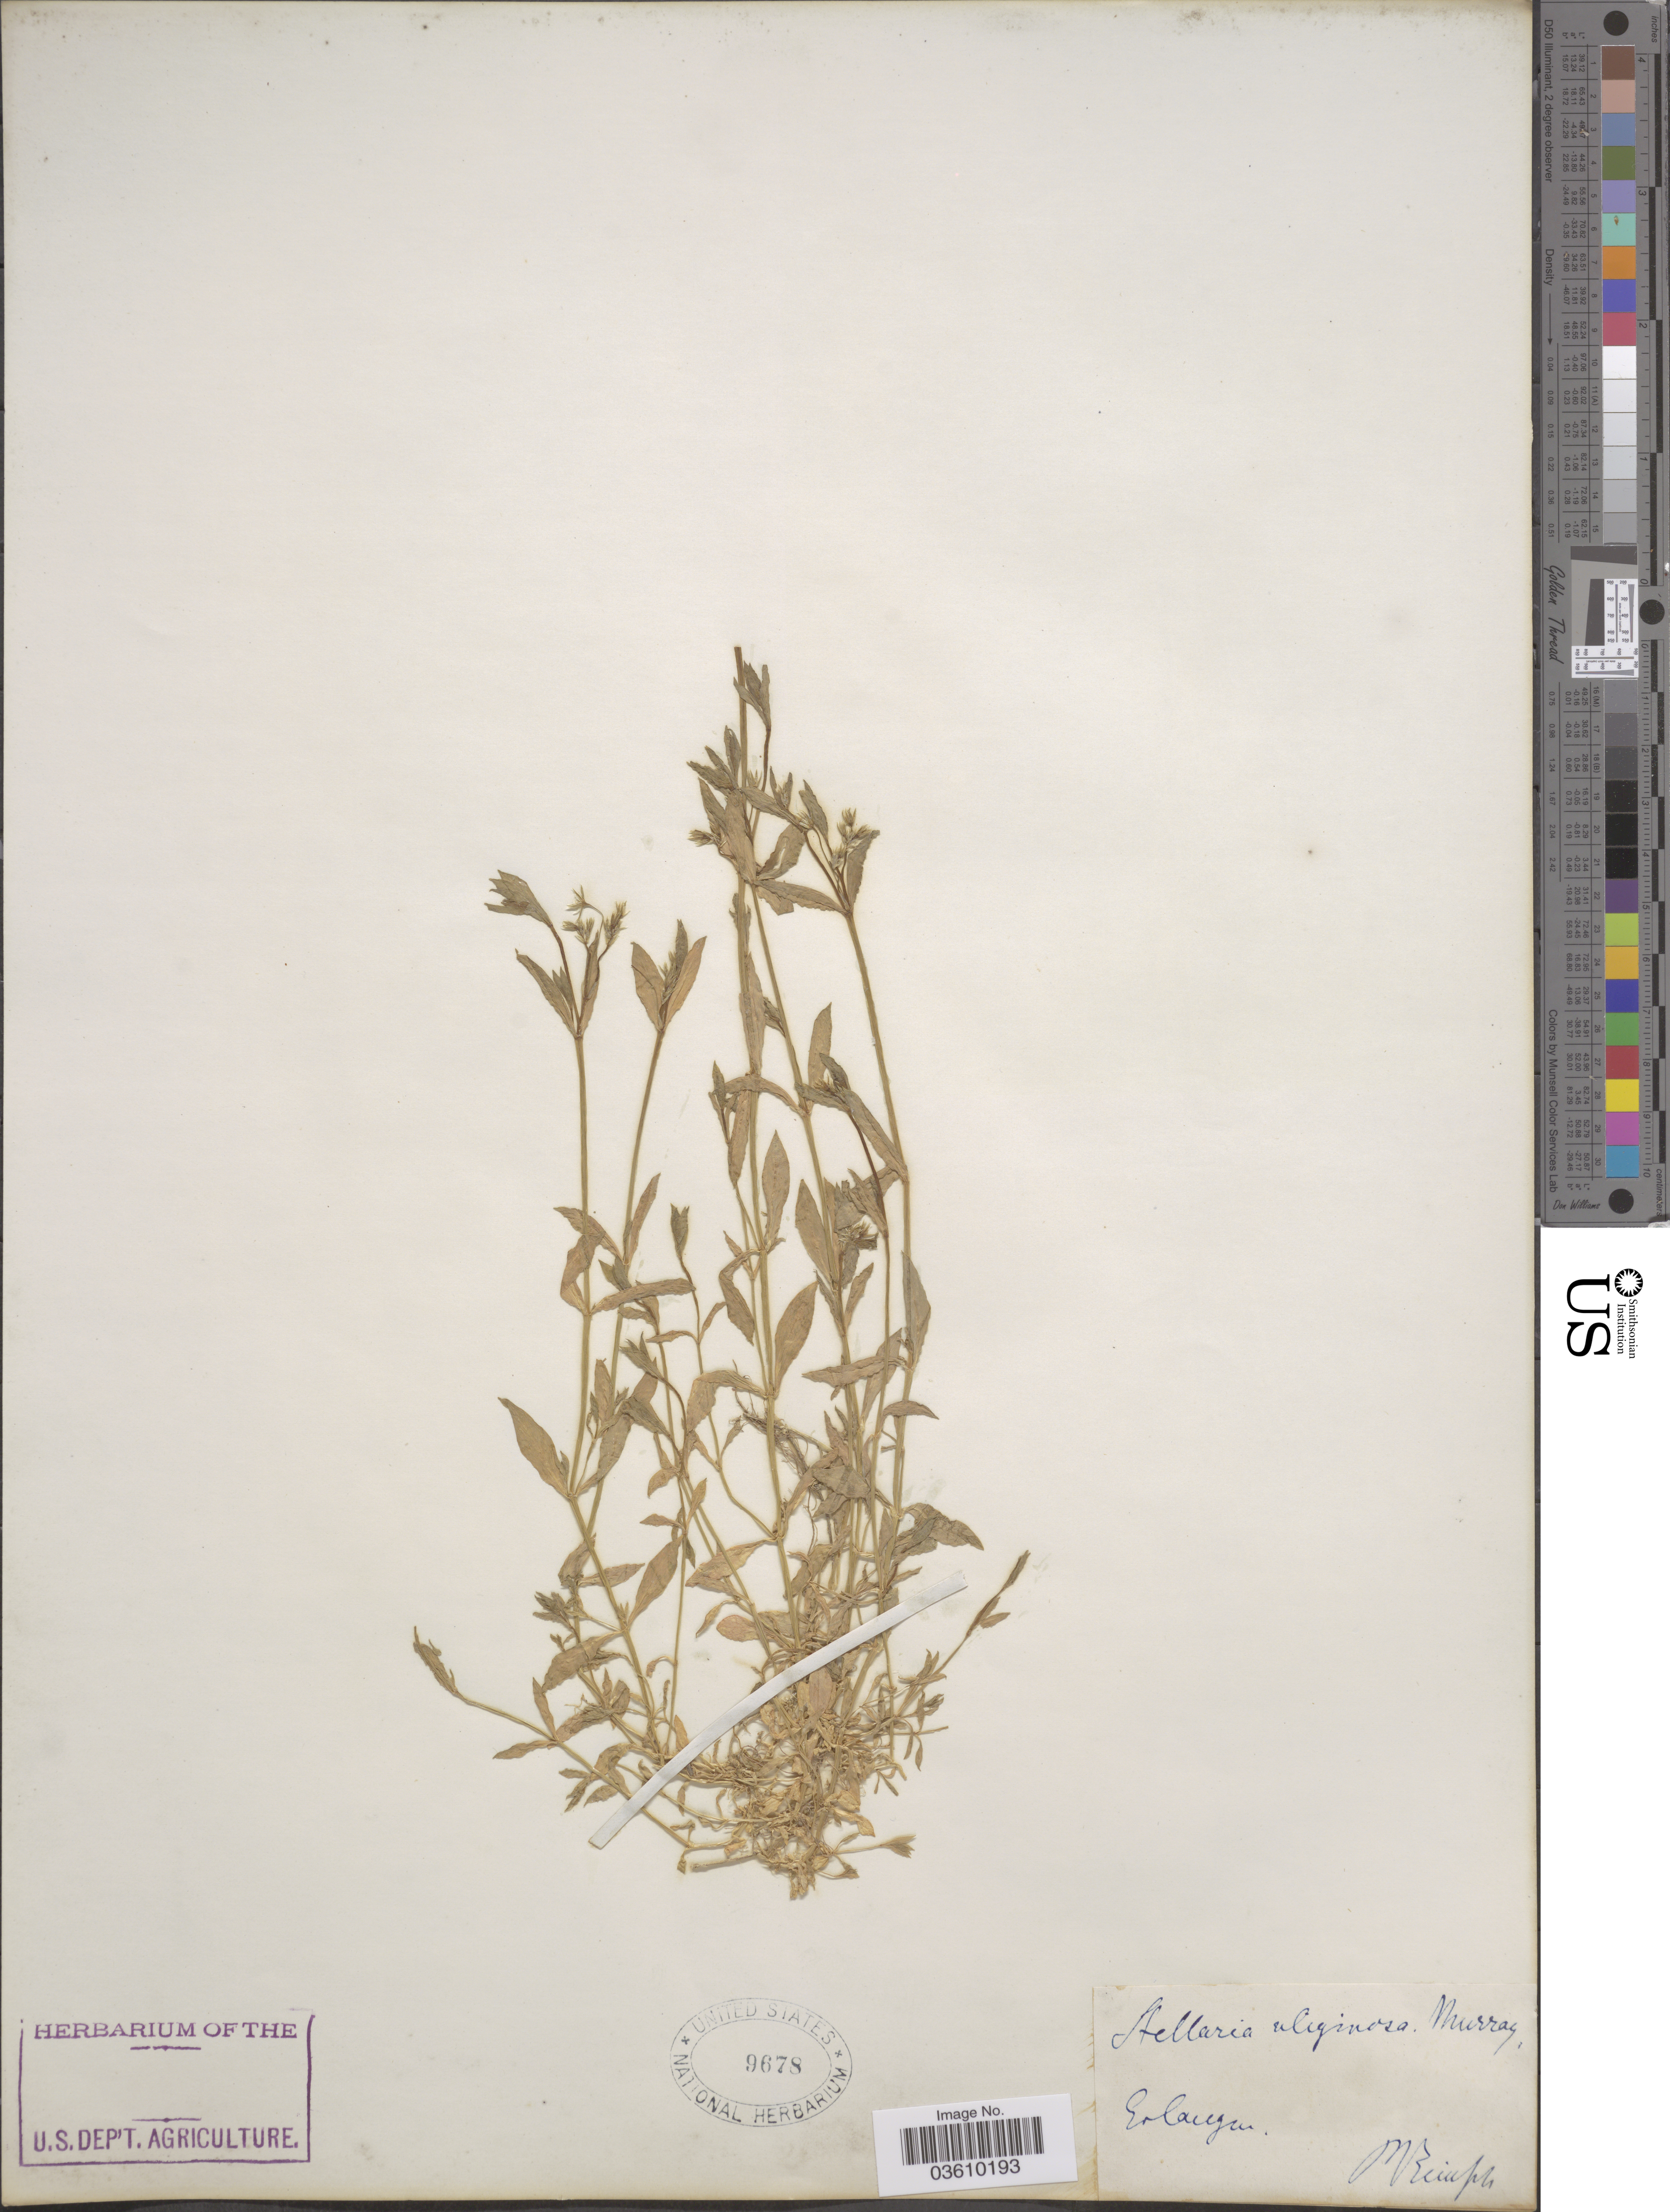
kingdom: Plantae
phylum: Tracheophyta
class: Magnoliopsida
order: Caryophyllales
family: Caryophyllaceae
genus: Stellaria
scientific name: Stellaria stricta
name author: Richardson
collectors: P. Reinsch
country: Germany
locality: Erlangen.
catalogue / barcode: US 9678